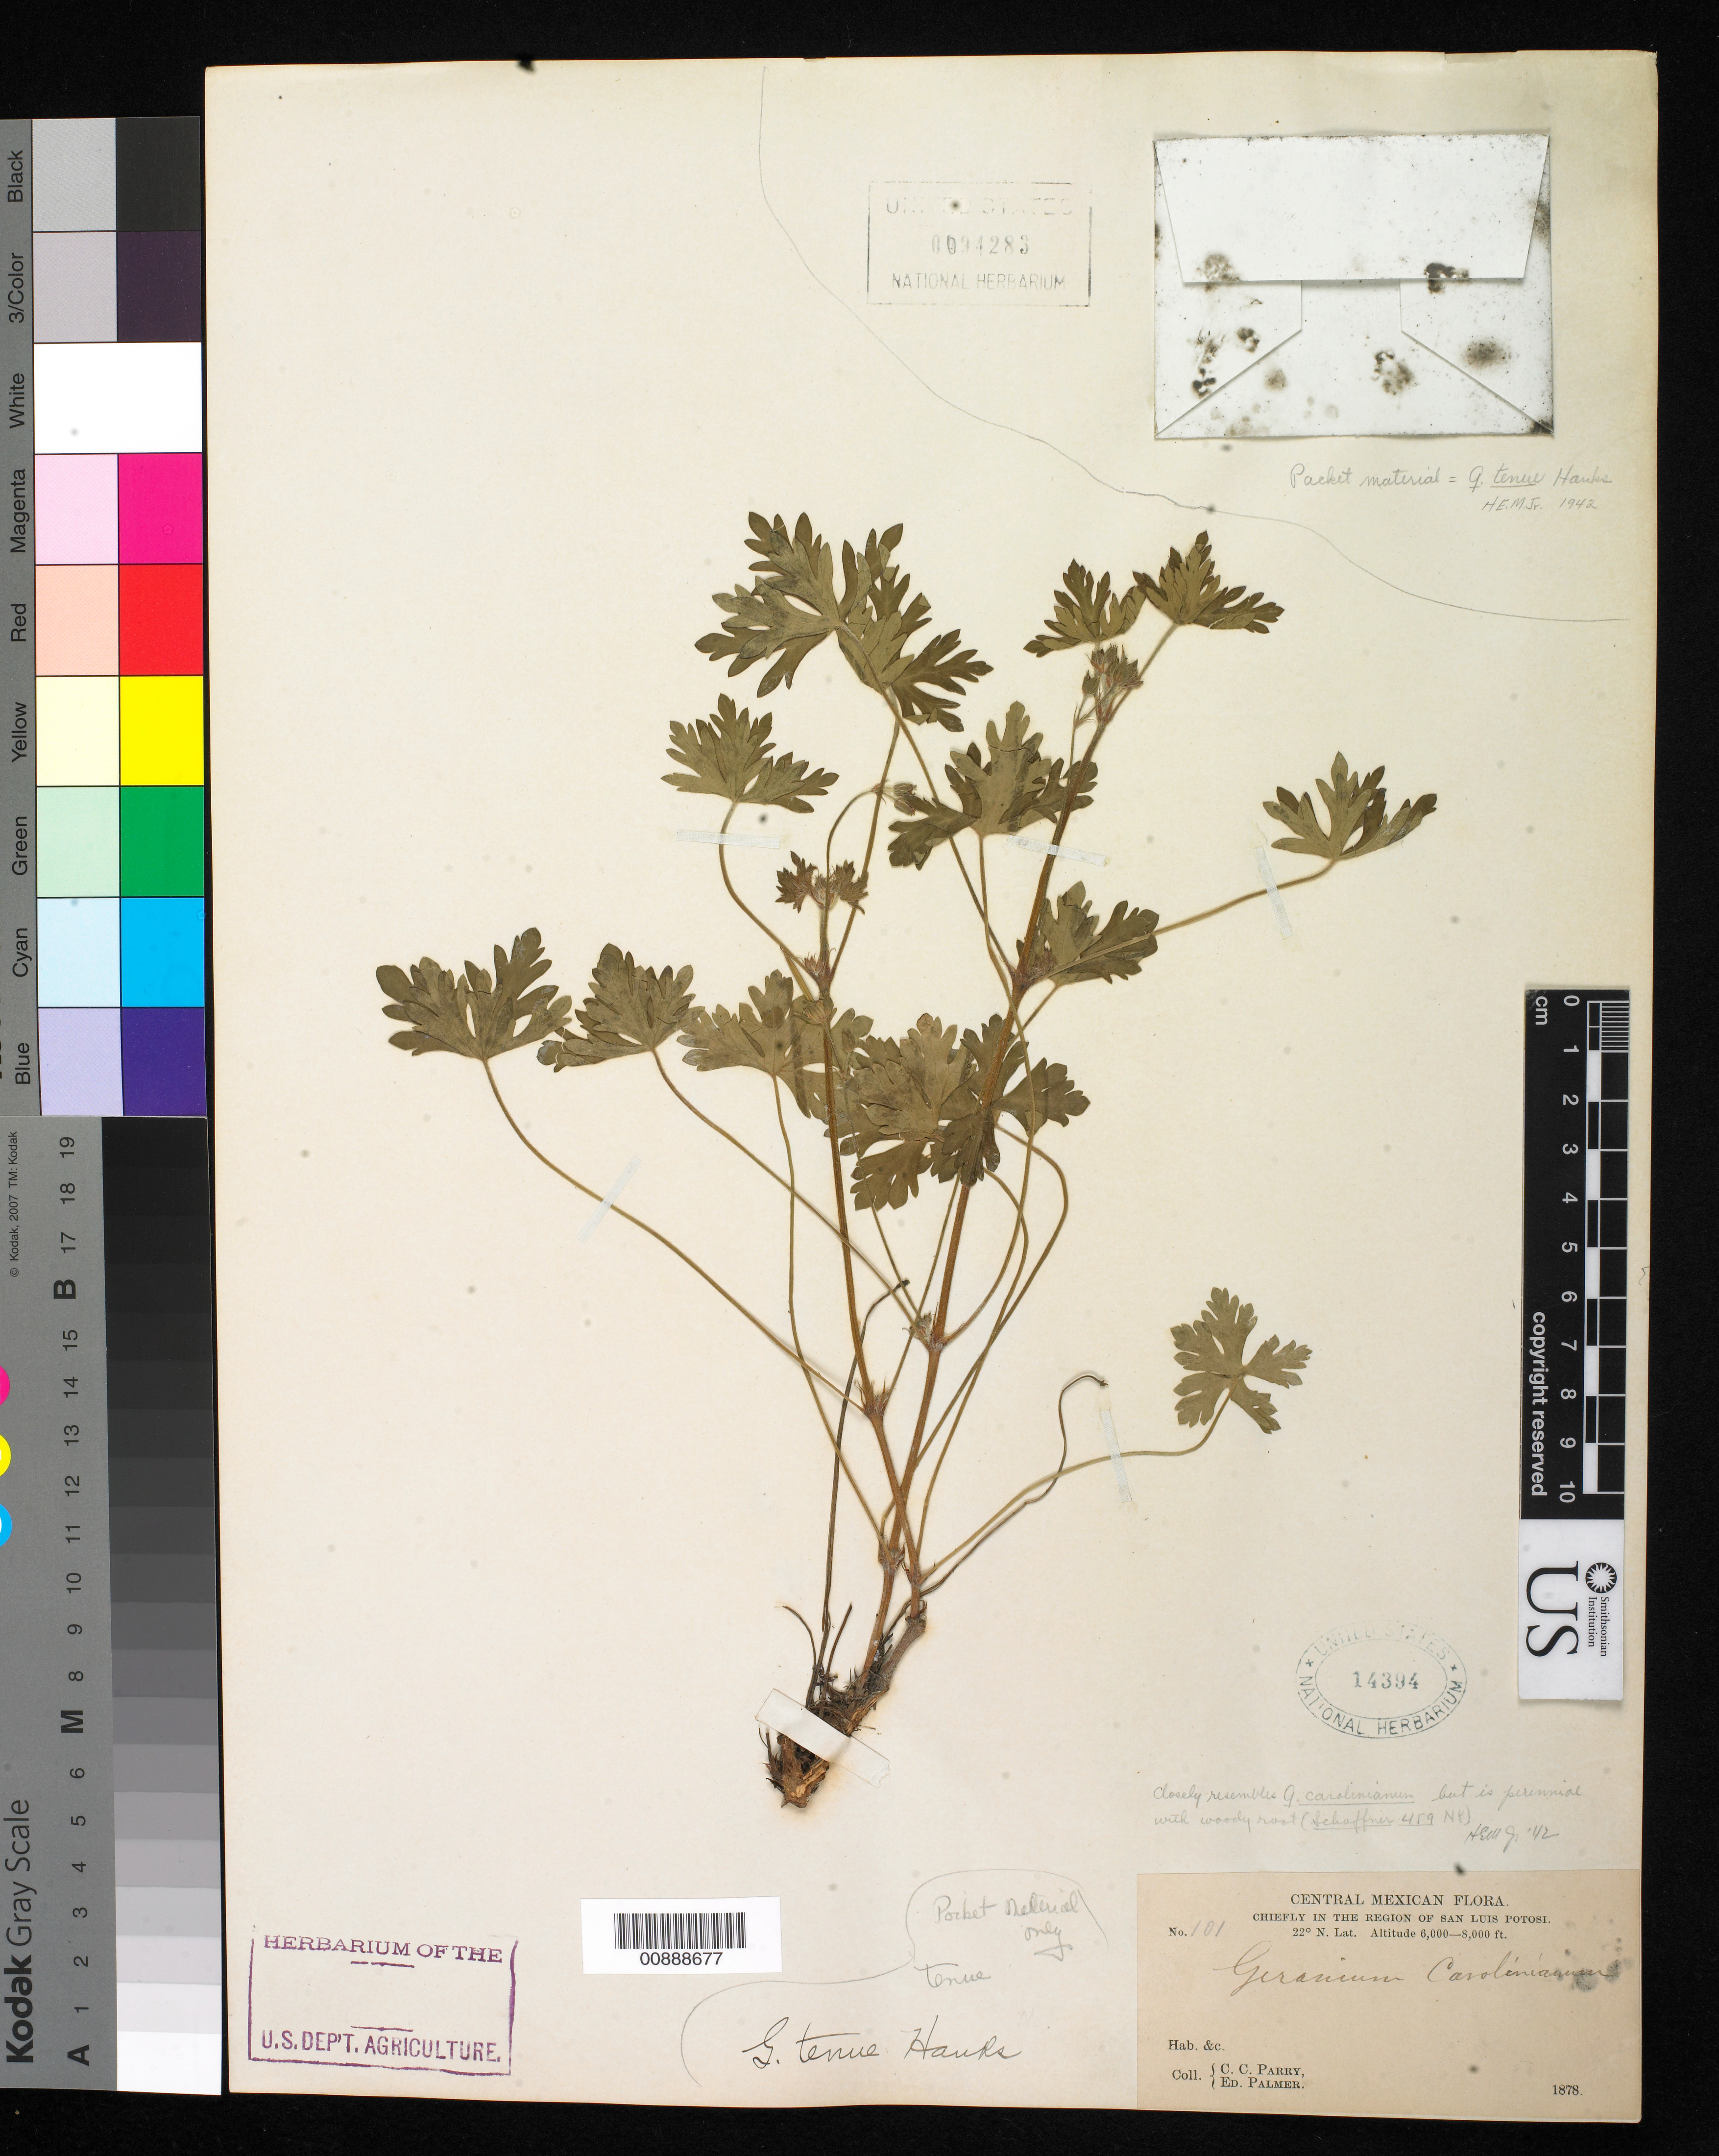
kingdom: Plantae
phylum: Tracheophyta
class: Magnoliopsida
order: Geraniales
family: Geraniaceae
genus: Geranium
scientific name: Geranium carolinianum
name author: L.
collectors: C. C. Parry & E. Palmer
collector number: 101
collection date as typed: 1878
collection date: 1878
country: Mexico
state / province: San Luis Potosí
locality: Chiefly in the region of San Luis Potosí.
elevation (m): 1829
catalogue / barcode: US 14394